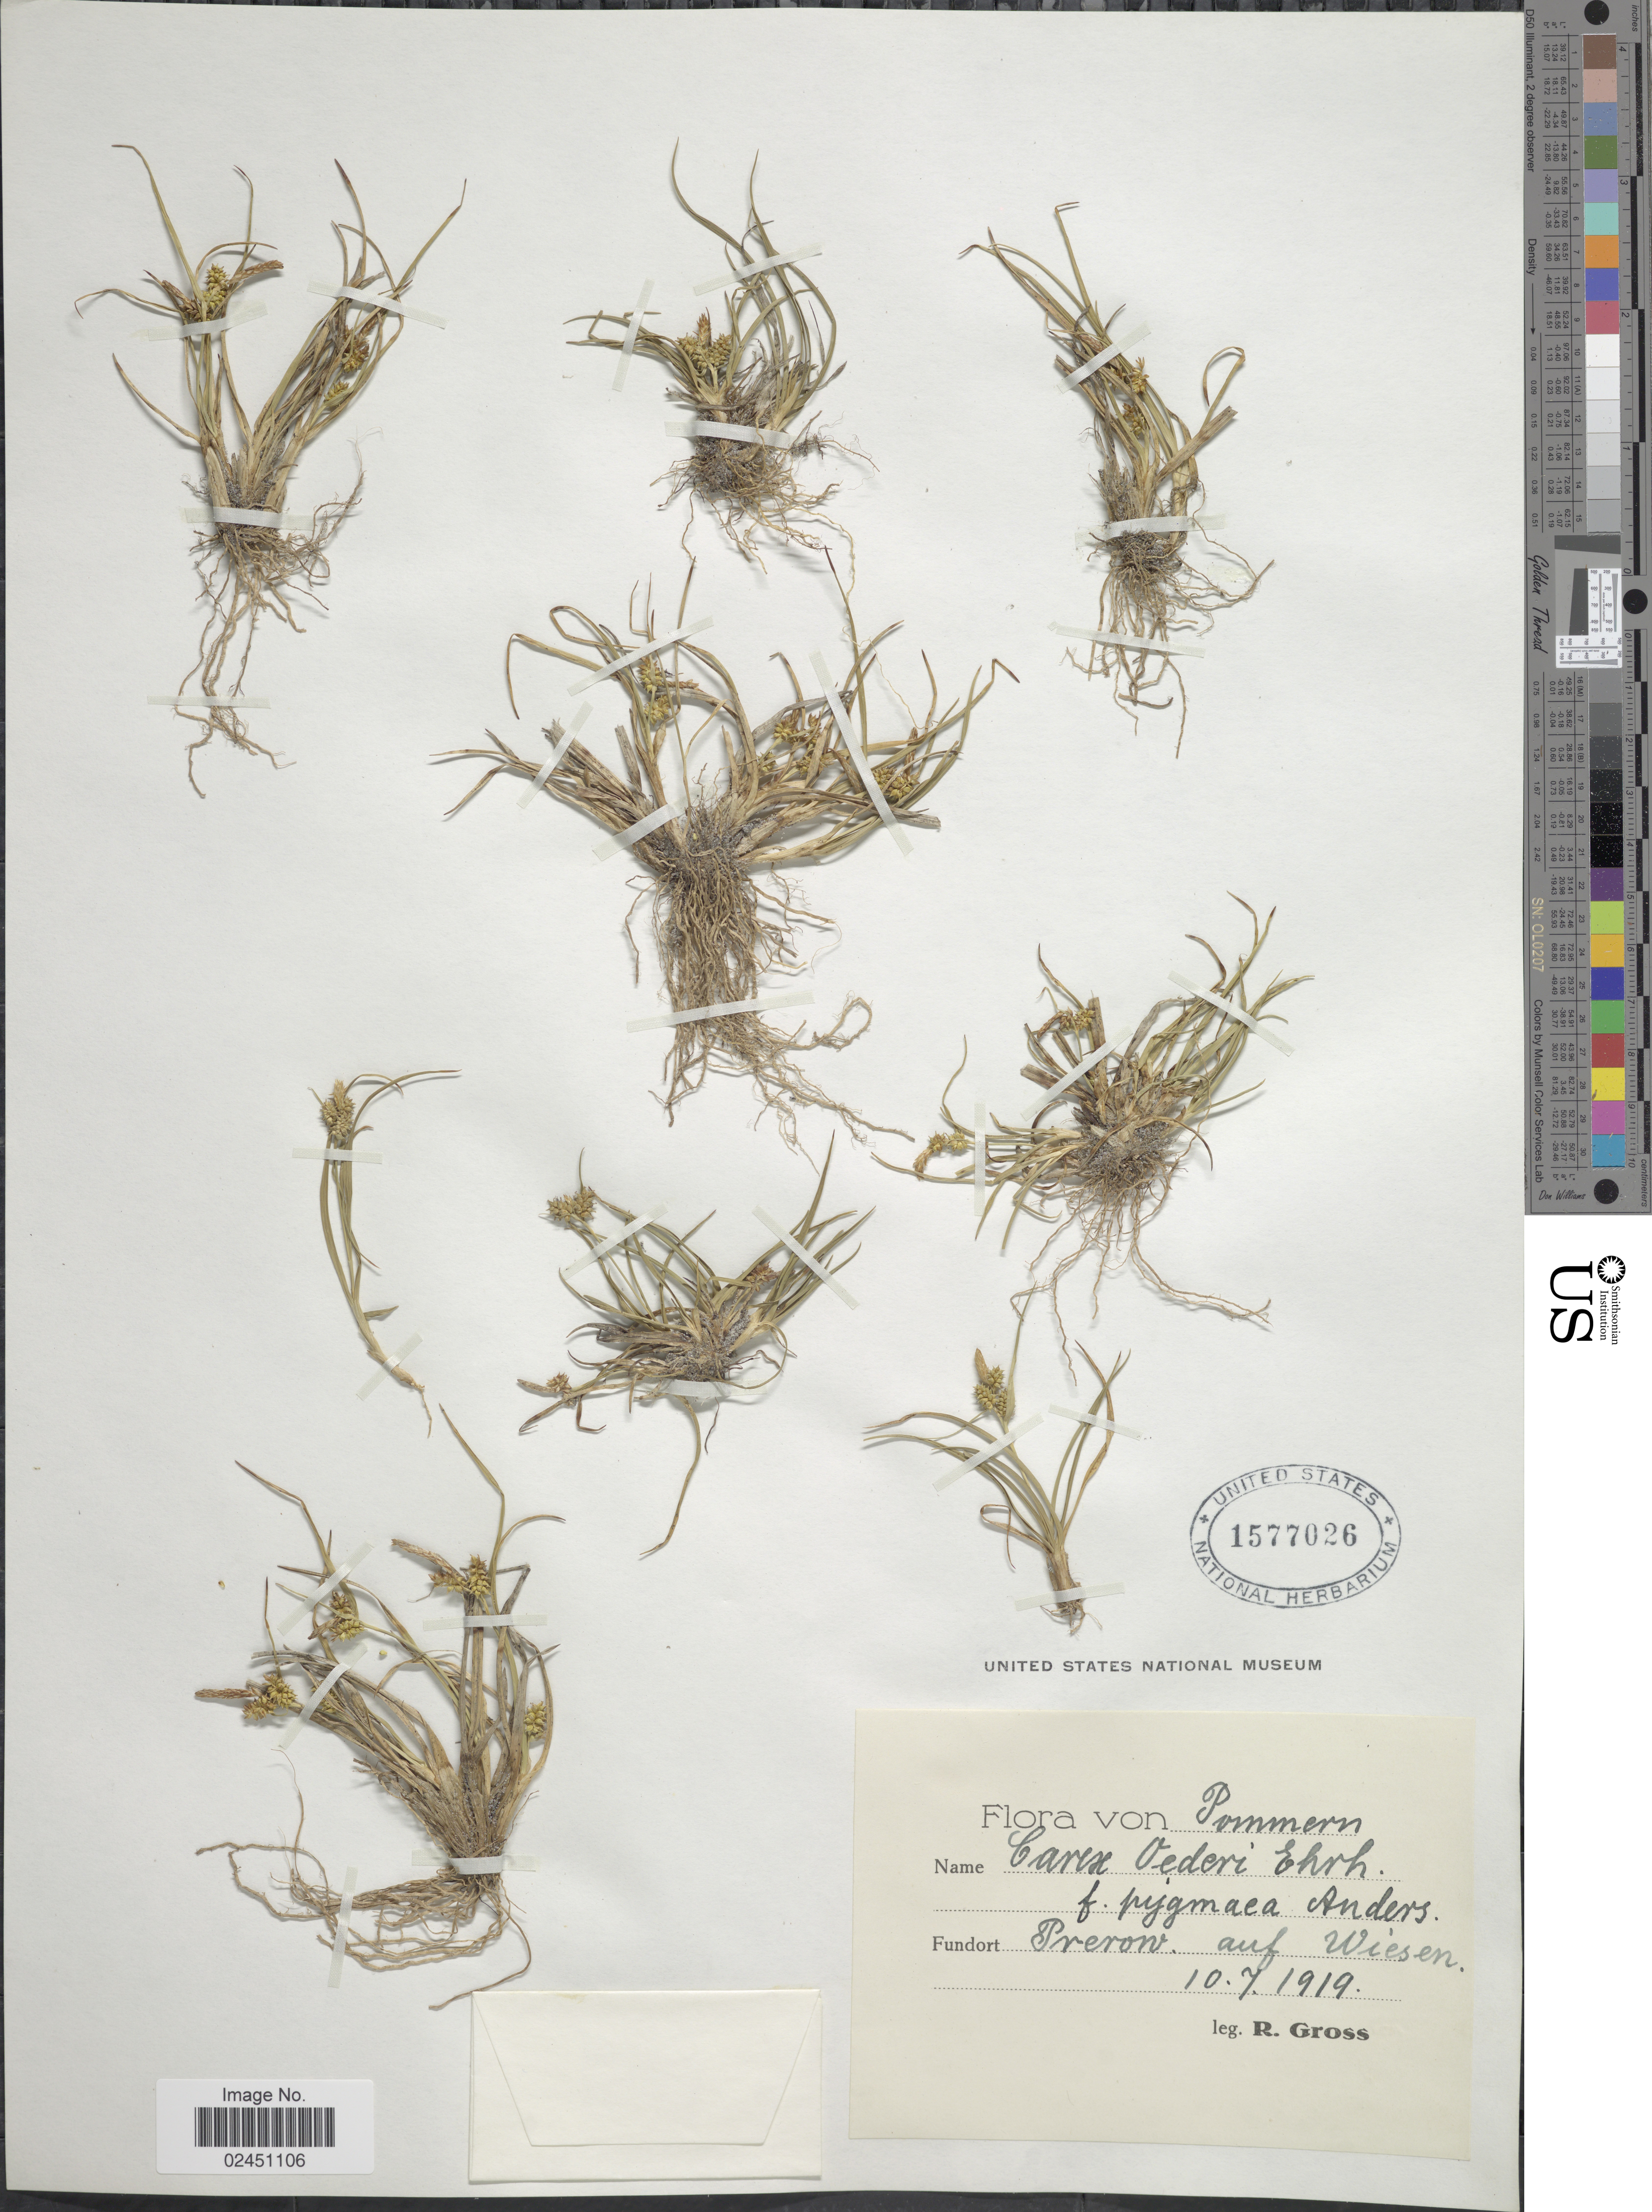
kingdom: Plantae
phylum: Tracheophyta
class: Liliopsida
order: Poales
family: Cyperaceae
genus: Carex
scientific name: Carex oederi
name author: Retz.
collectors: R. Gross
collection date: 1919-07-10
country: Germany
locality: Pommern, Prerow auf Wiesen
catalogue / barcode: US 1577026